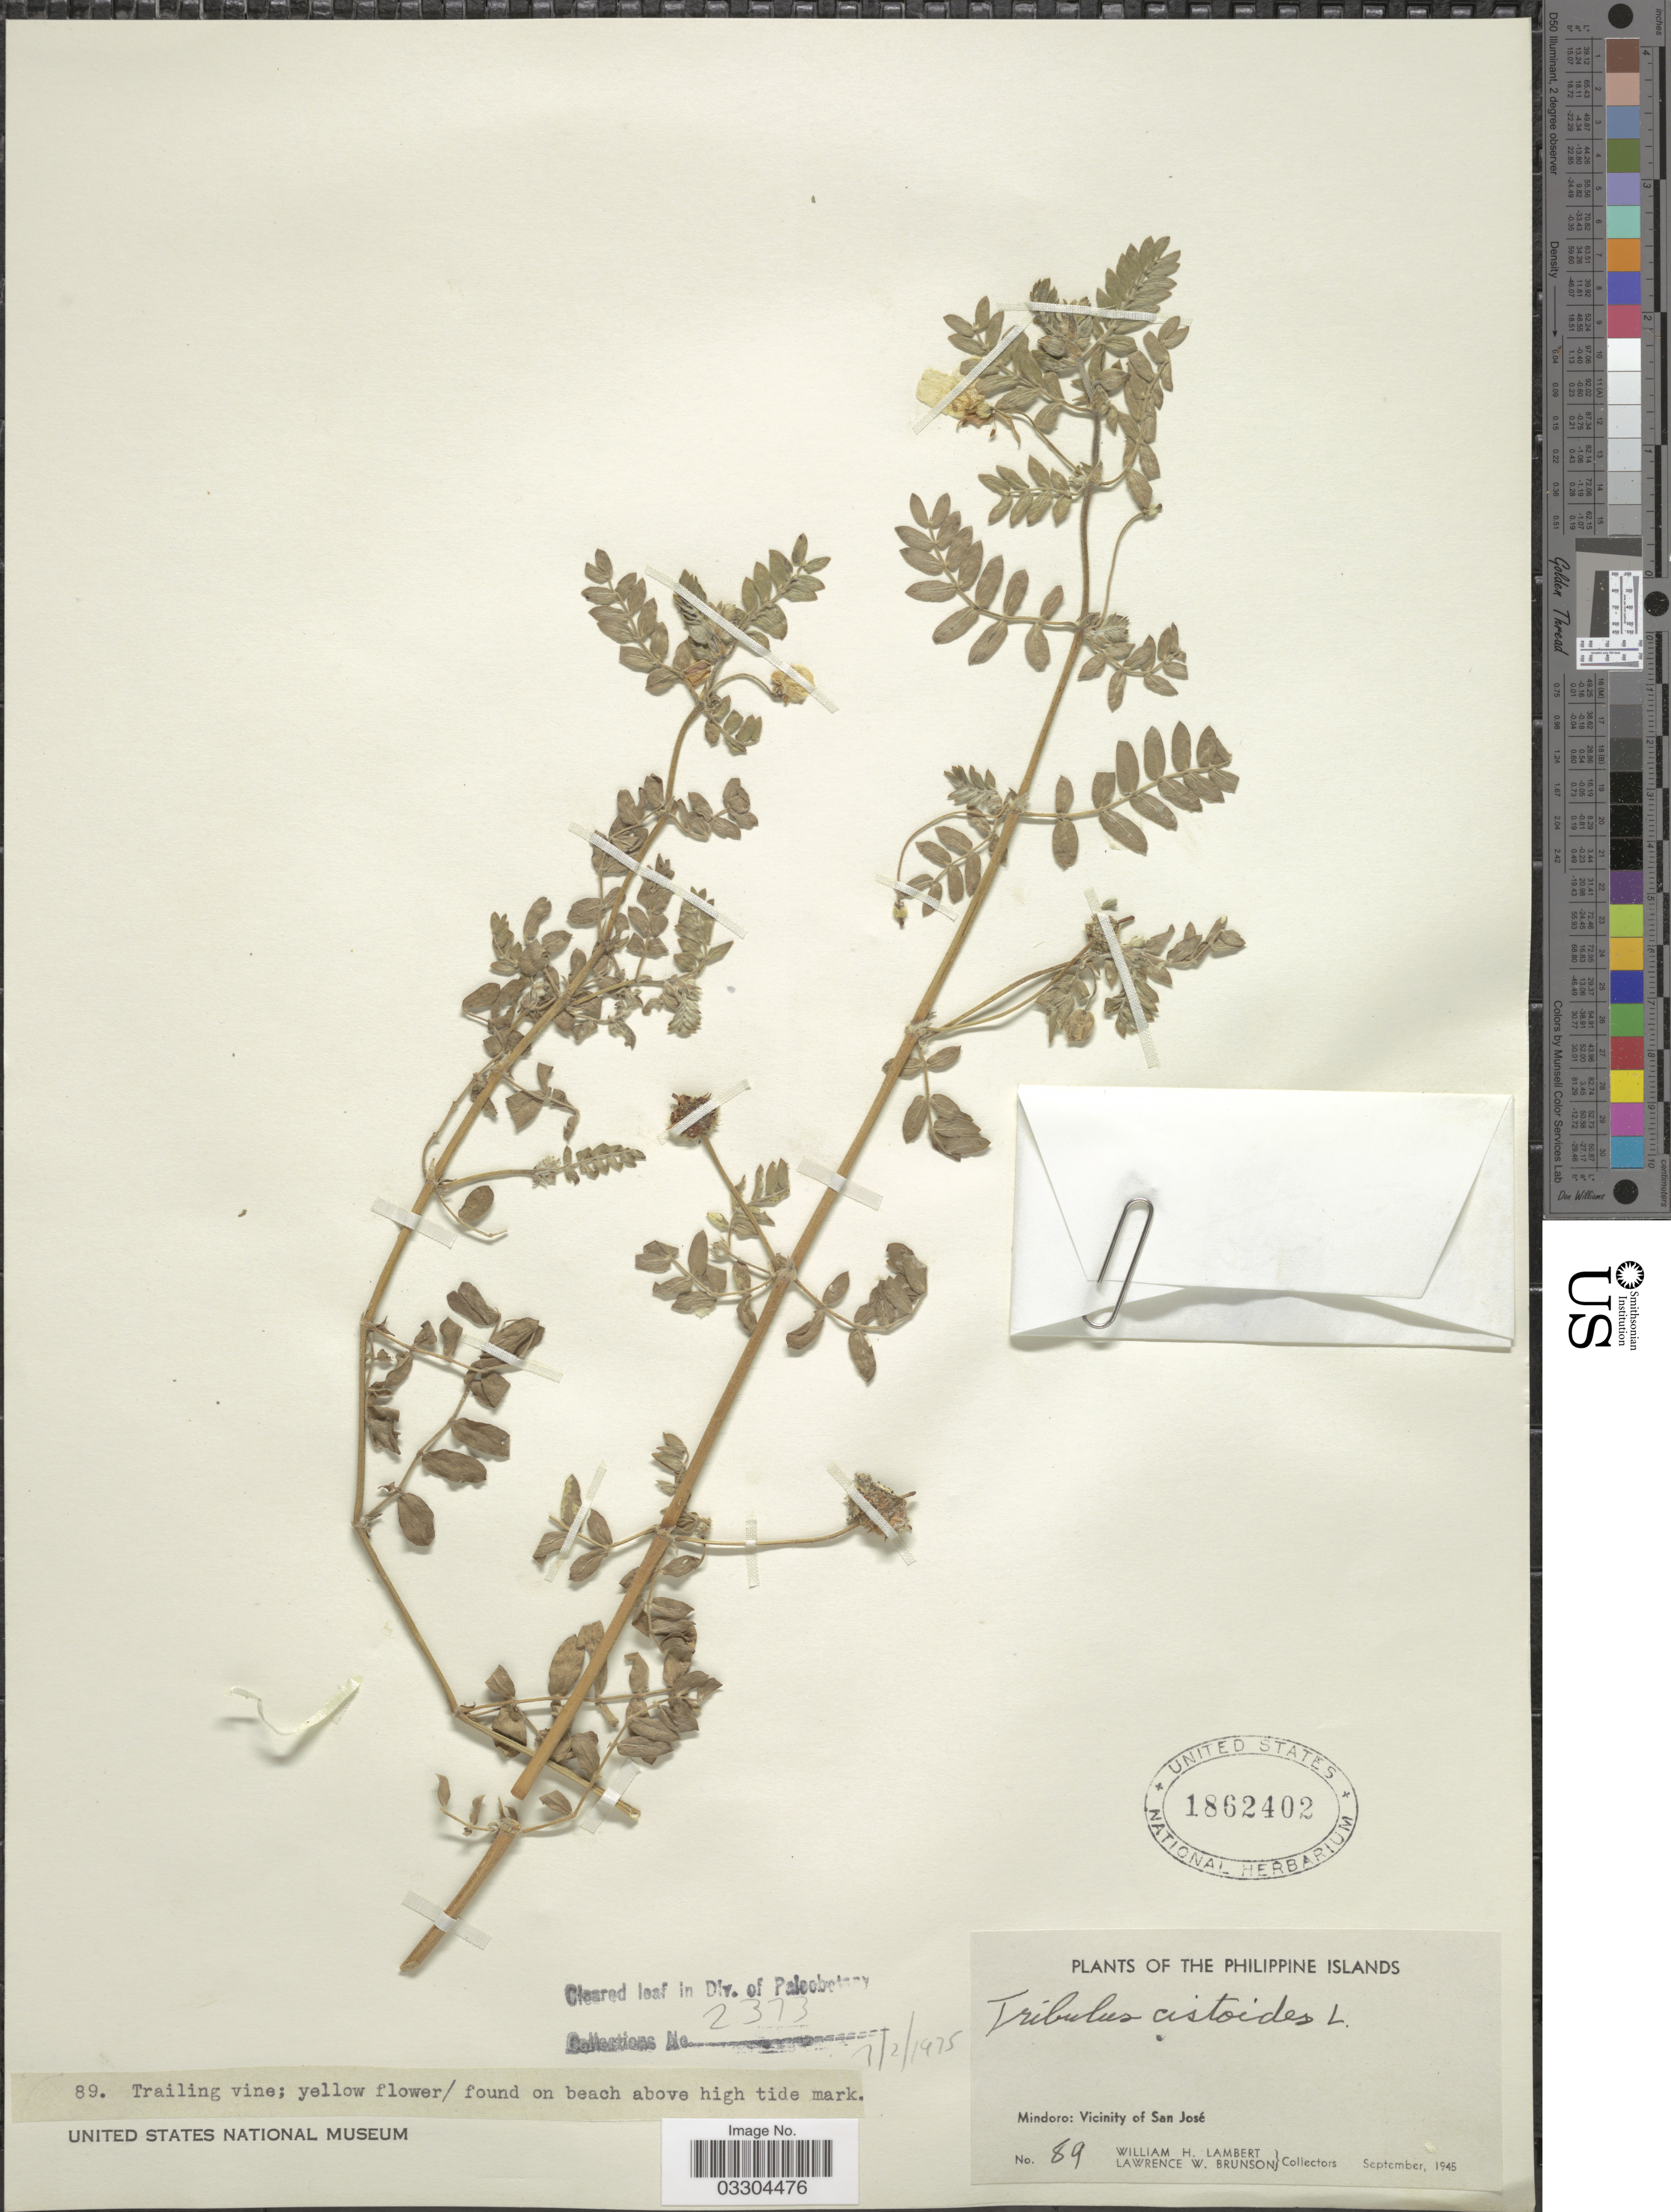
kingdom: Plantae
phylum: Tracheophyta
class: Magnoliopsida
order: Zygophyllales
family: Zygophyllaceae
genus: Tribulus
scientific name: Tribulus cistoides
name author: L.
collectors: W. Lambert & L. Brunson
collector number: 89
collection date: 1945-09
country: Philippines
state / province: Mimaropa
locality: Vicinity of San José. On beach above high tide mark.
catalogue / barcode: US 1862402